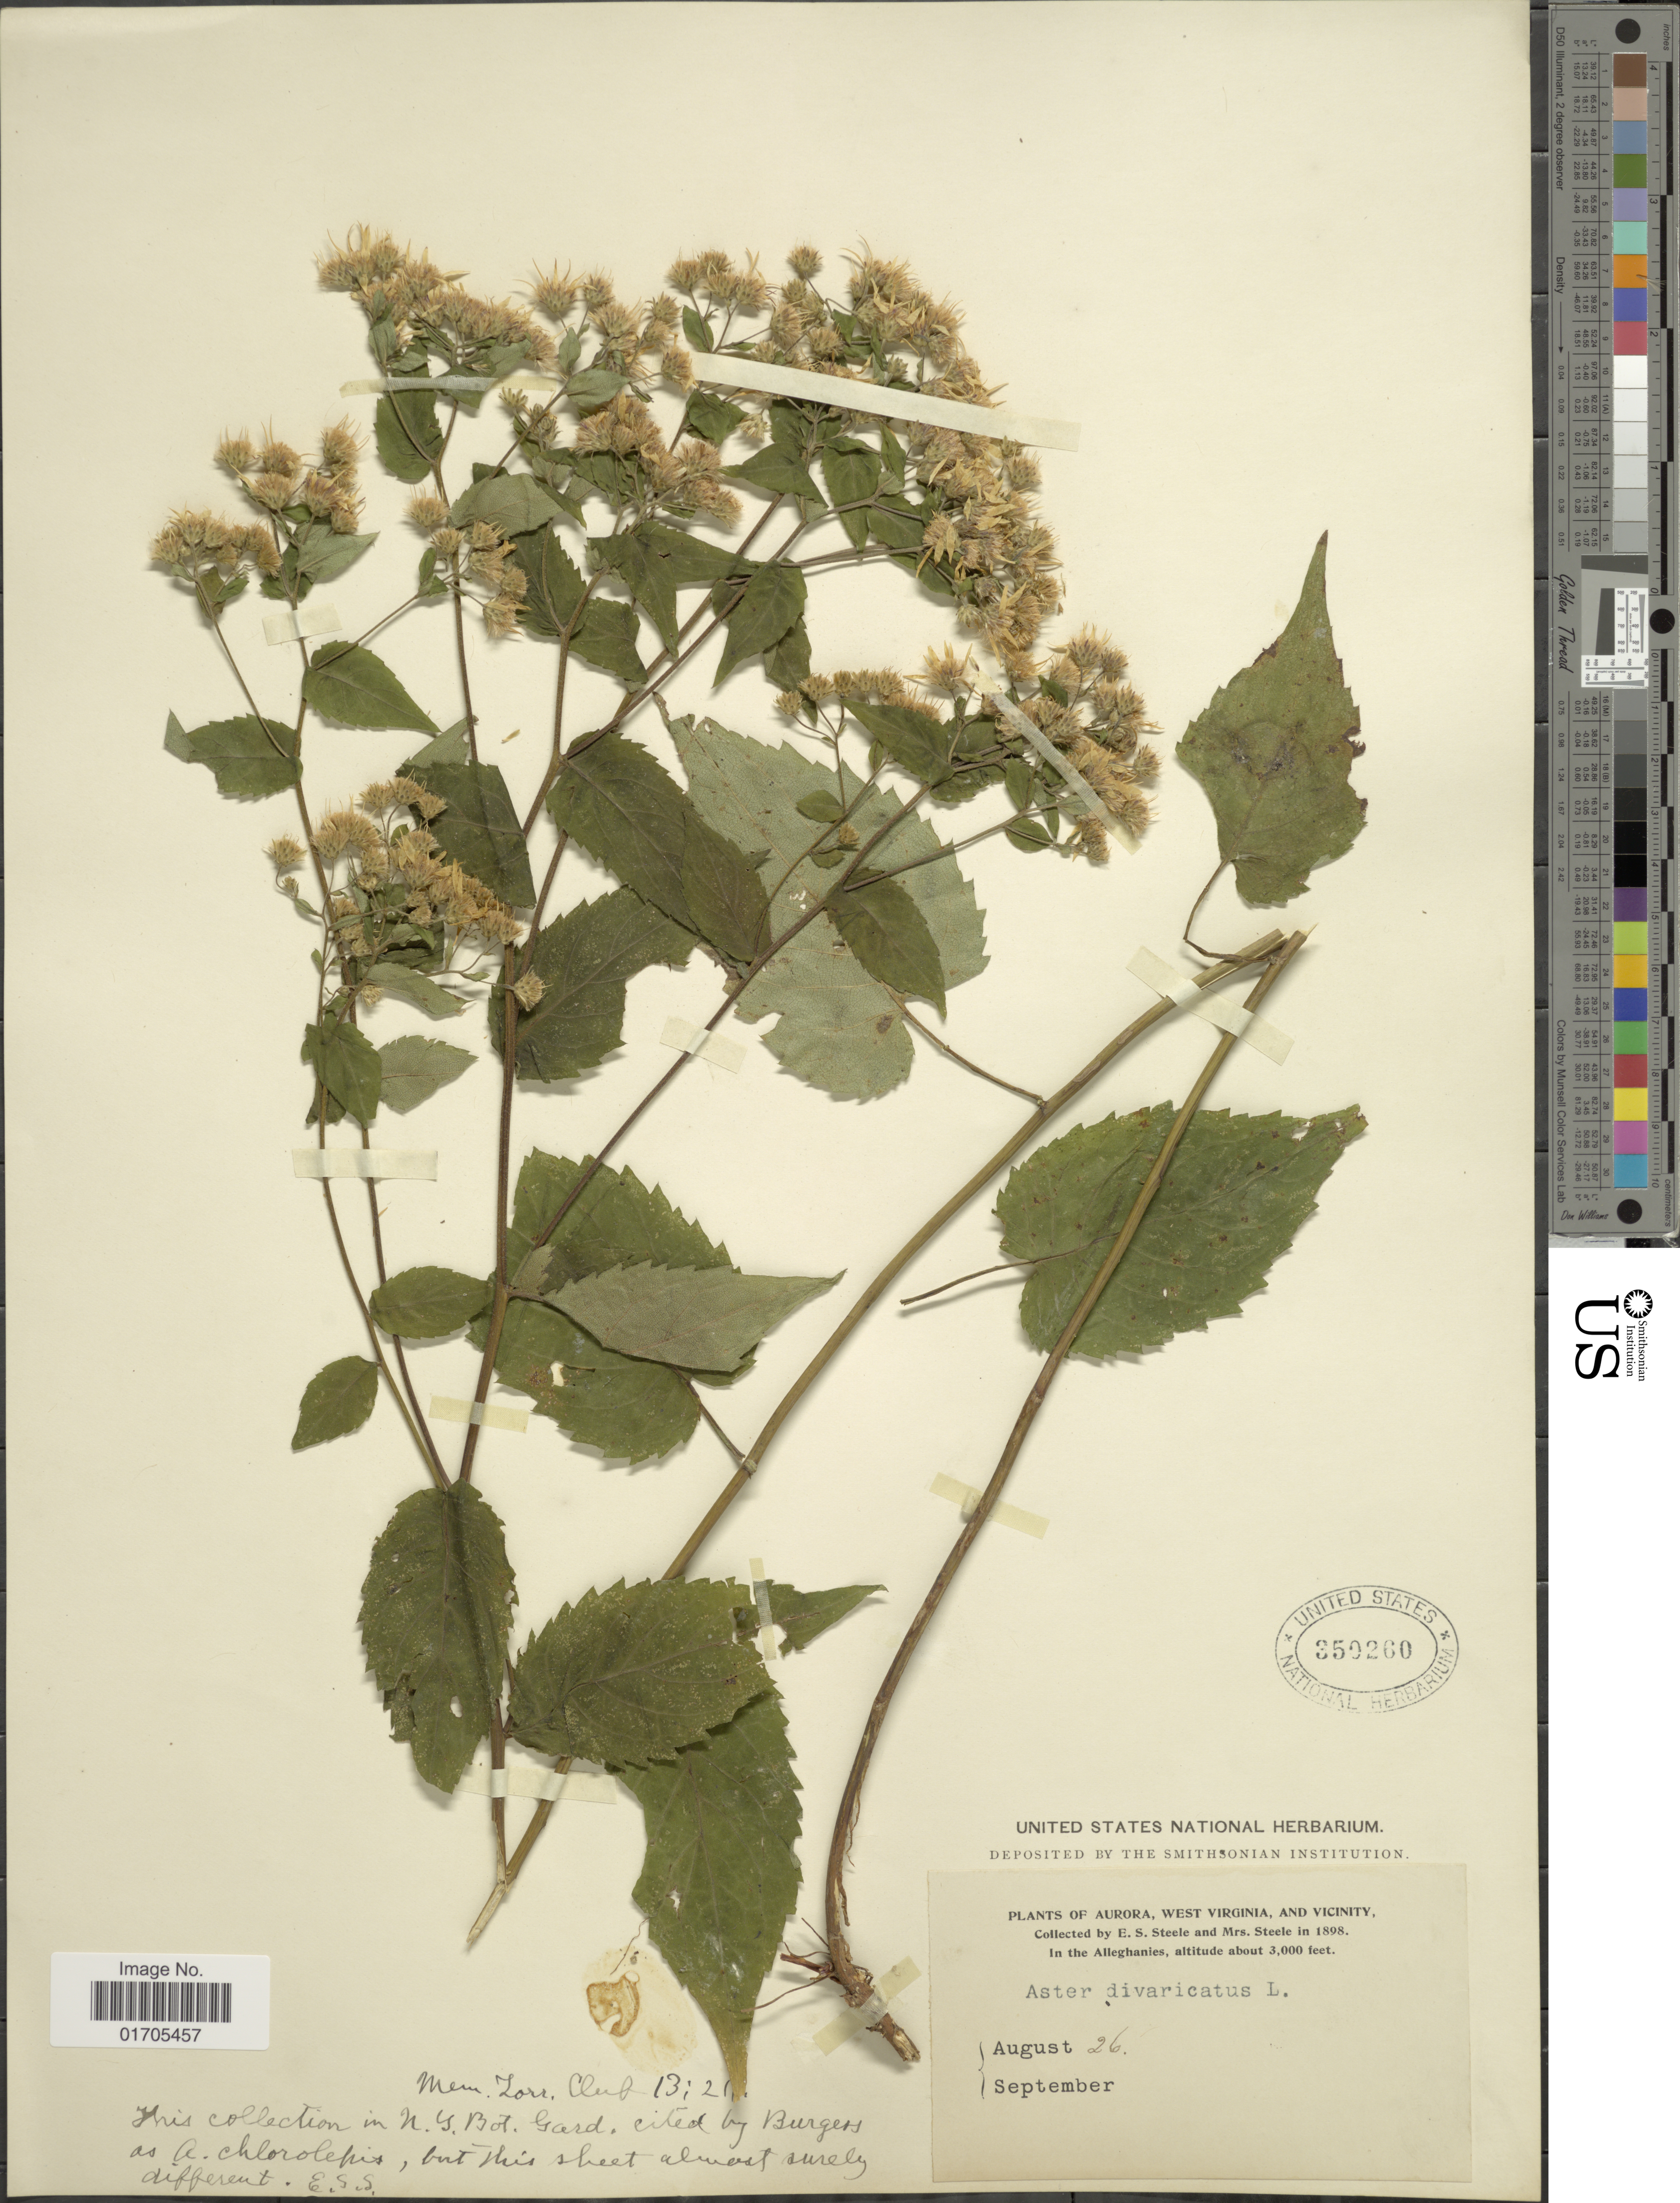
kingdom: Plantae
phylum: Tracheophyta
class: Magnoliopsida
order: Asterales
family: Asteraceae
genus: Eurybia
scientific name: Eurybia divaricata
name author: (L.) G.L. Nesom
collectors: E. Steele & Mrs. E. S. Steele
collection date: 1898-08-26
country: United States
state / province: West Virginia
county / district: Preston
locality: Aurora, West Virginia, and Vicinity. In the Alleghanies.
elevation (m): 914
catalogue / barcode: US 350260